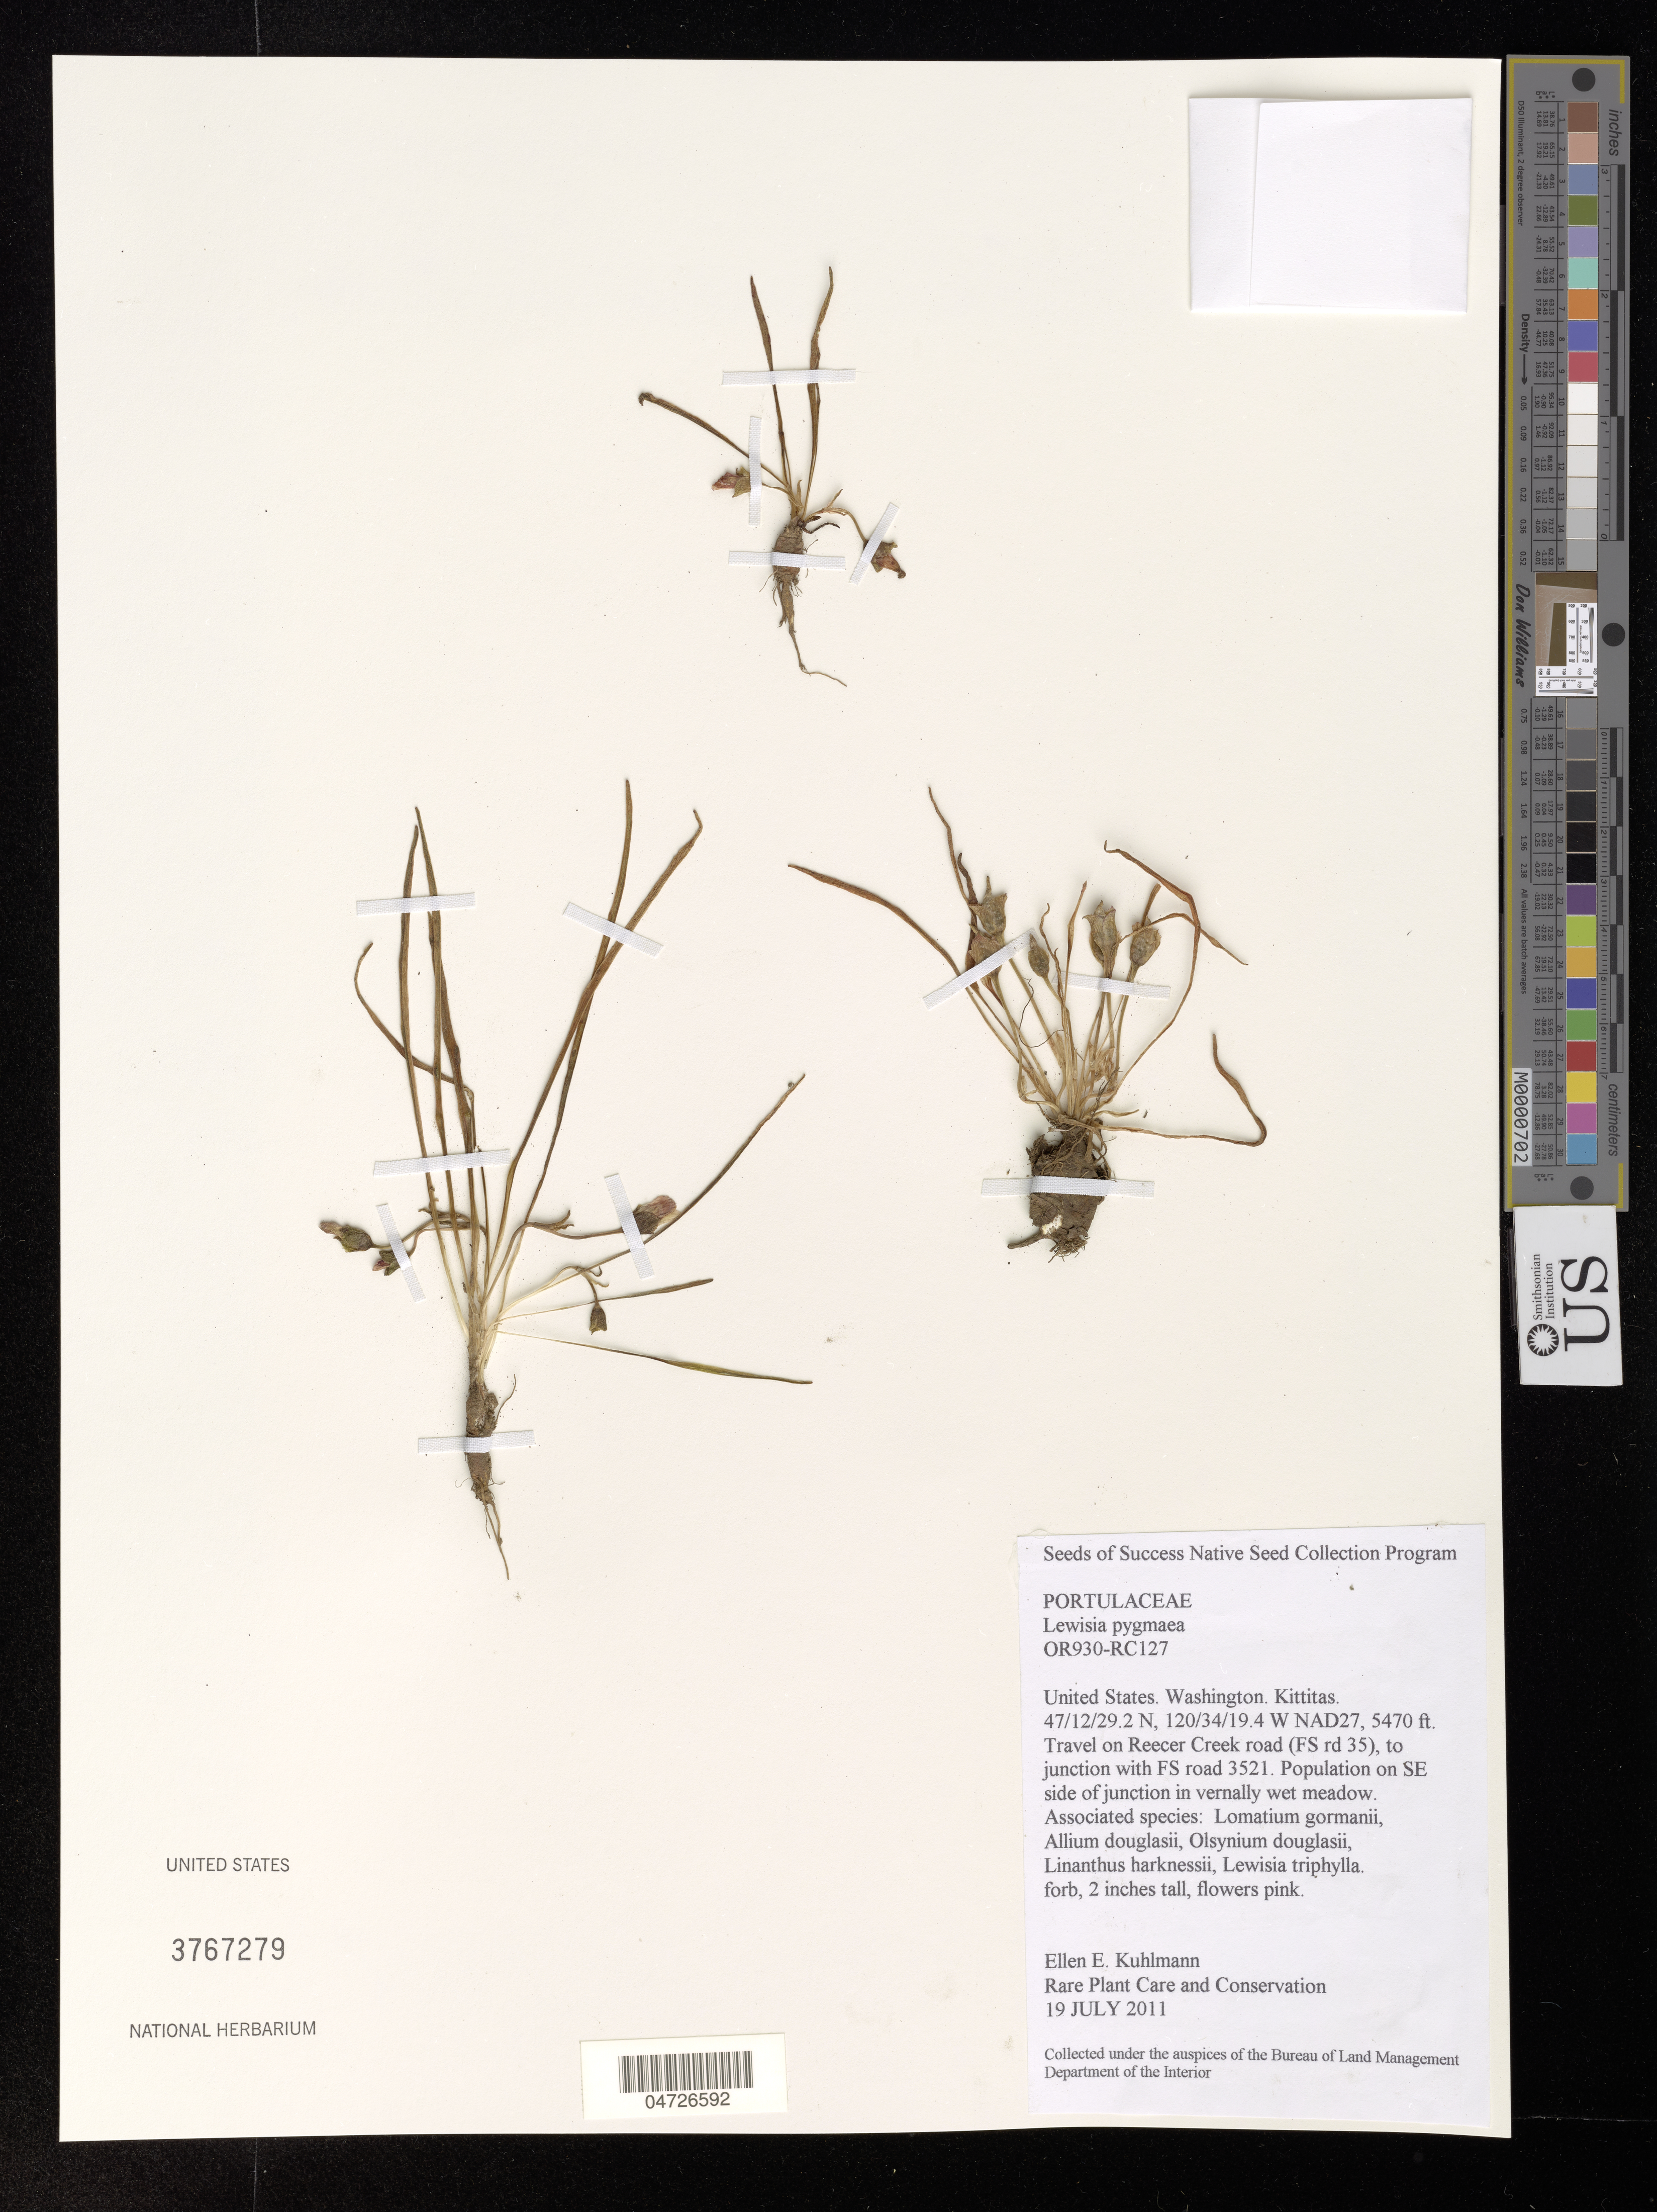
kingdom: Plantae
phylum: Tracheophyta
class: Magnoliopsida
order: Caryophyllales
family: Montiaceae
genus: Lewisia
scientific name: Lewisia pygmaea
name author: (A. Gray) B.L. Rob.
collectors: E. Kuhlmann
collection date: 2011-07-19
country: United States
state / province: Washington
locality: Kittitas. NAD27. Travel on Reecer Creek road (FS rd 35), to junction with FS road 3521.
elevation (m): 1667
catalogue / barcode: US 3767279